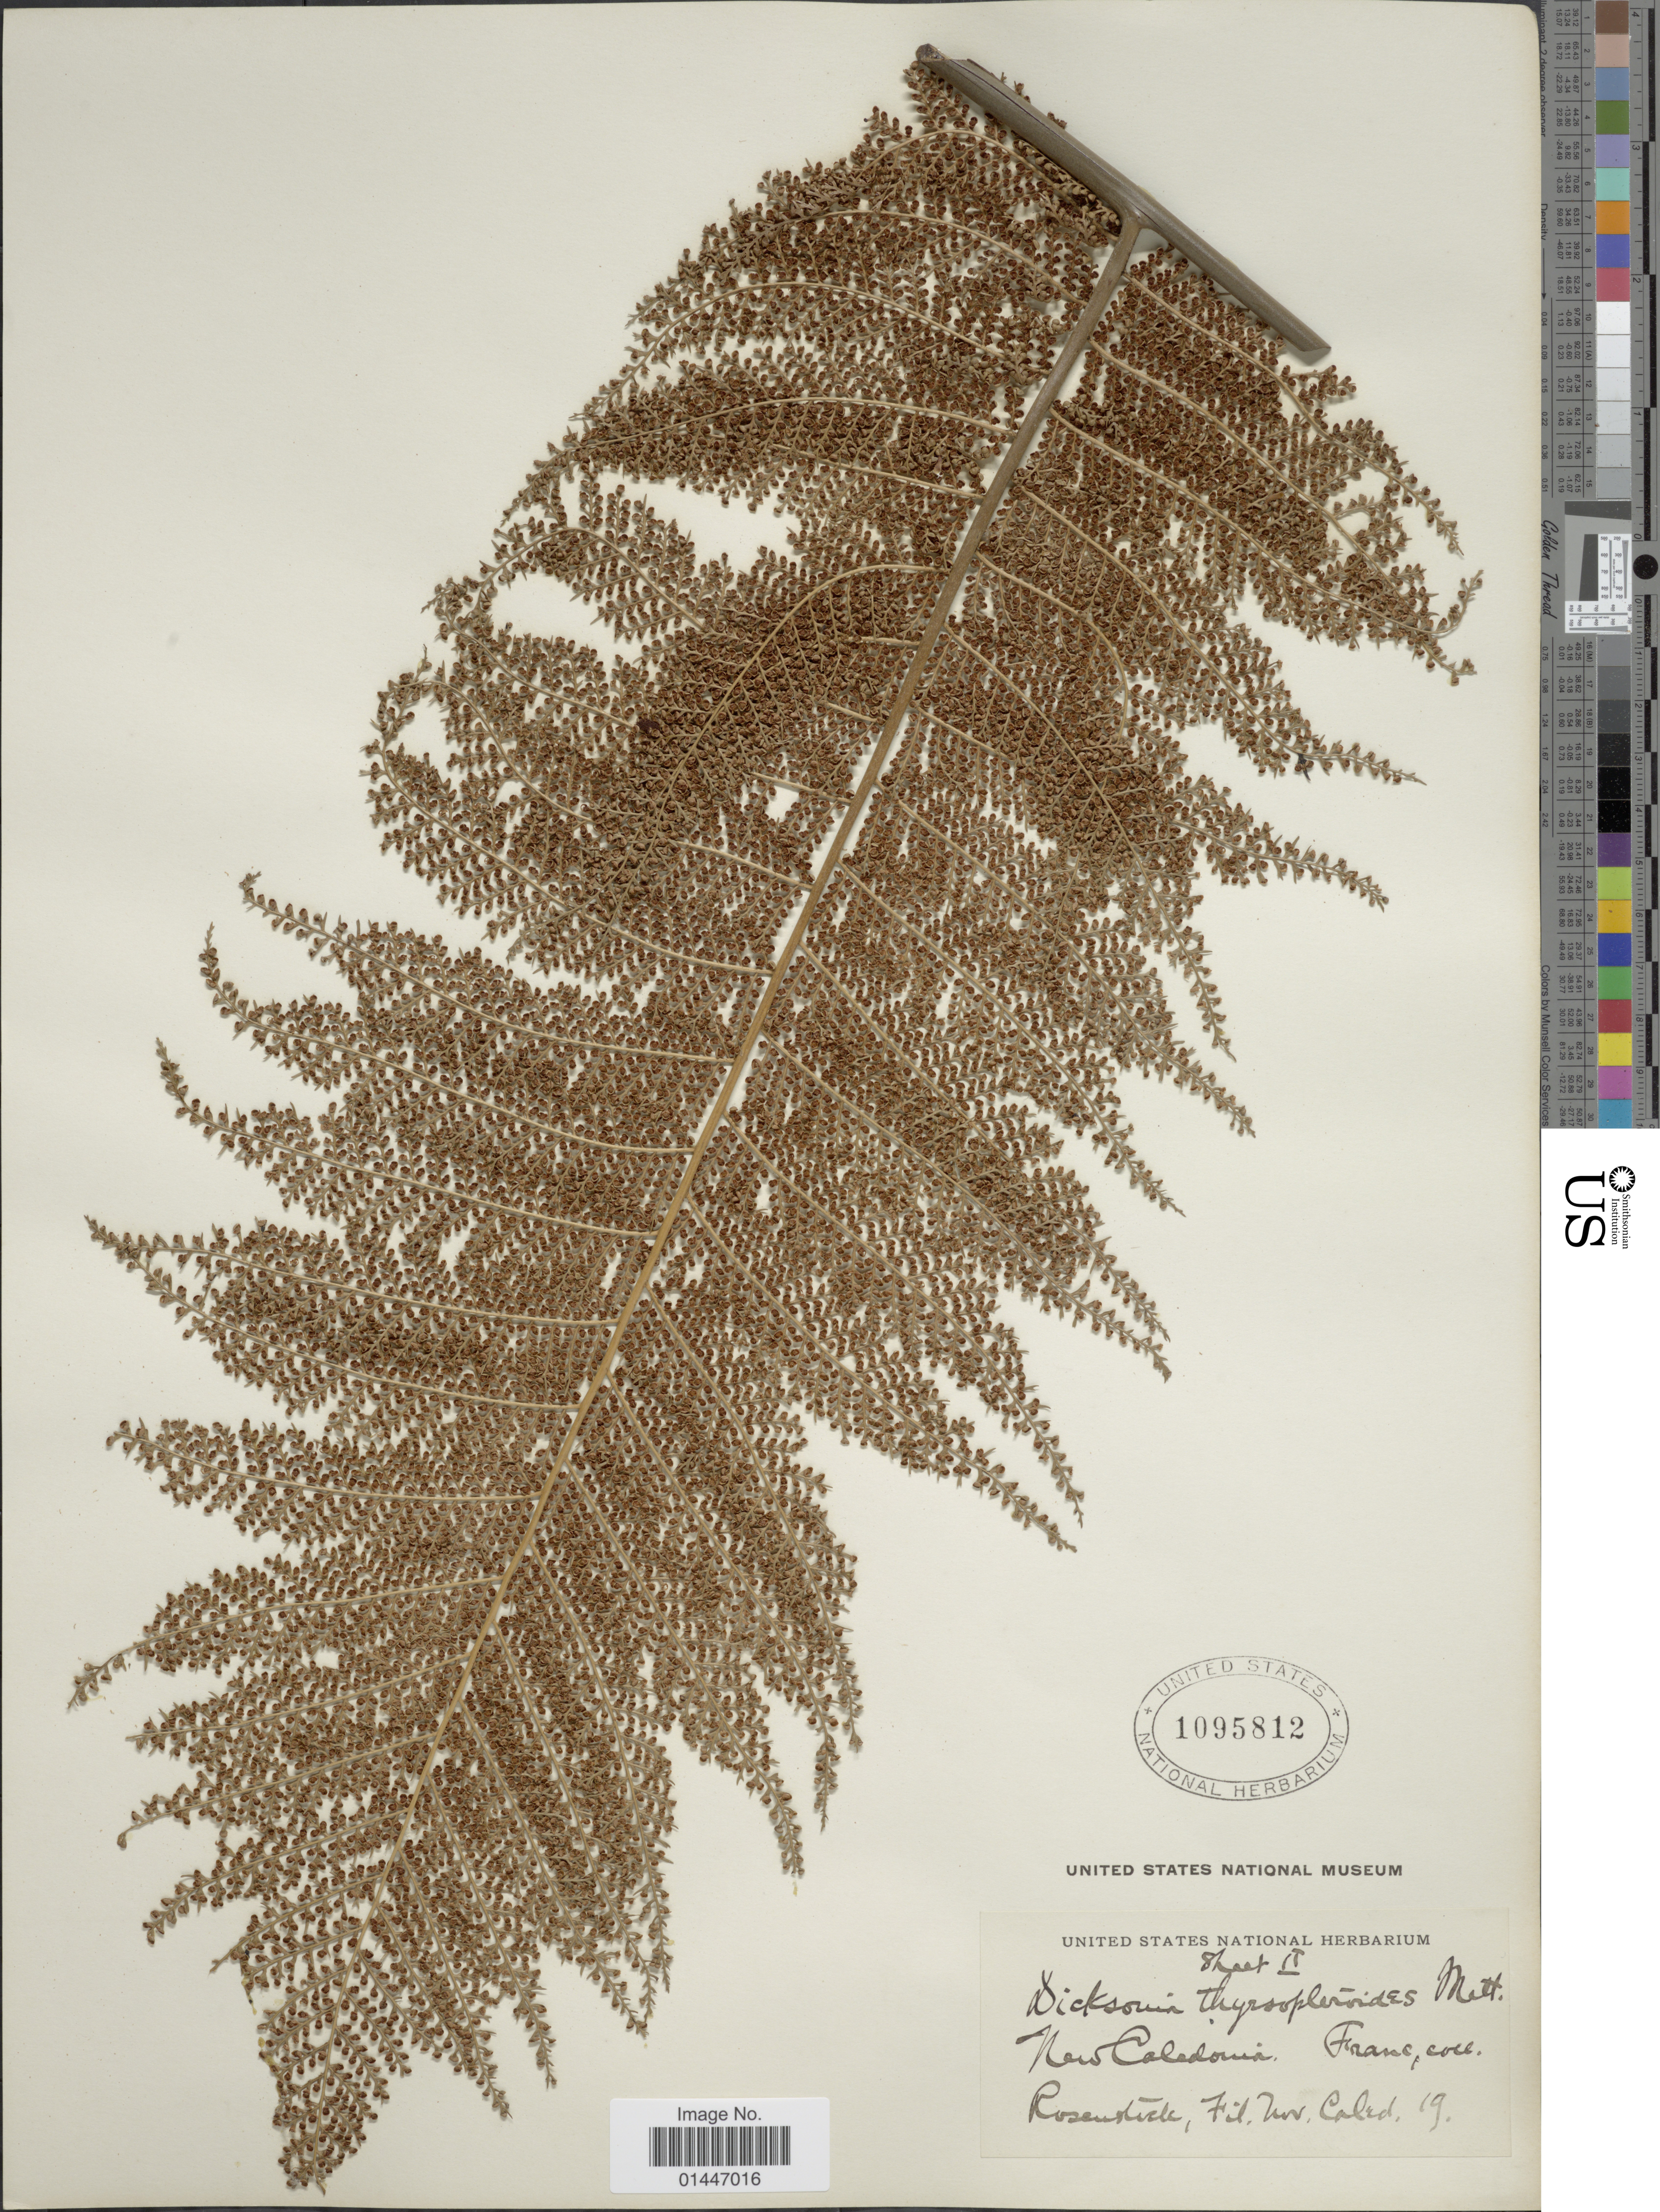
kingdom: Plantae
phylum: Tracheophyta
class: Polypodiopsida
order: Cyatheales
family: Dicksoniaceae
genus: Dicksonia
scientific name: Dicksonia thyrsopteroides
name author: Mett.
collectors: I. Franc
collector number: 19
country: New Caledonia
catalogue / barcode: US 1095812